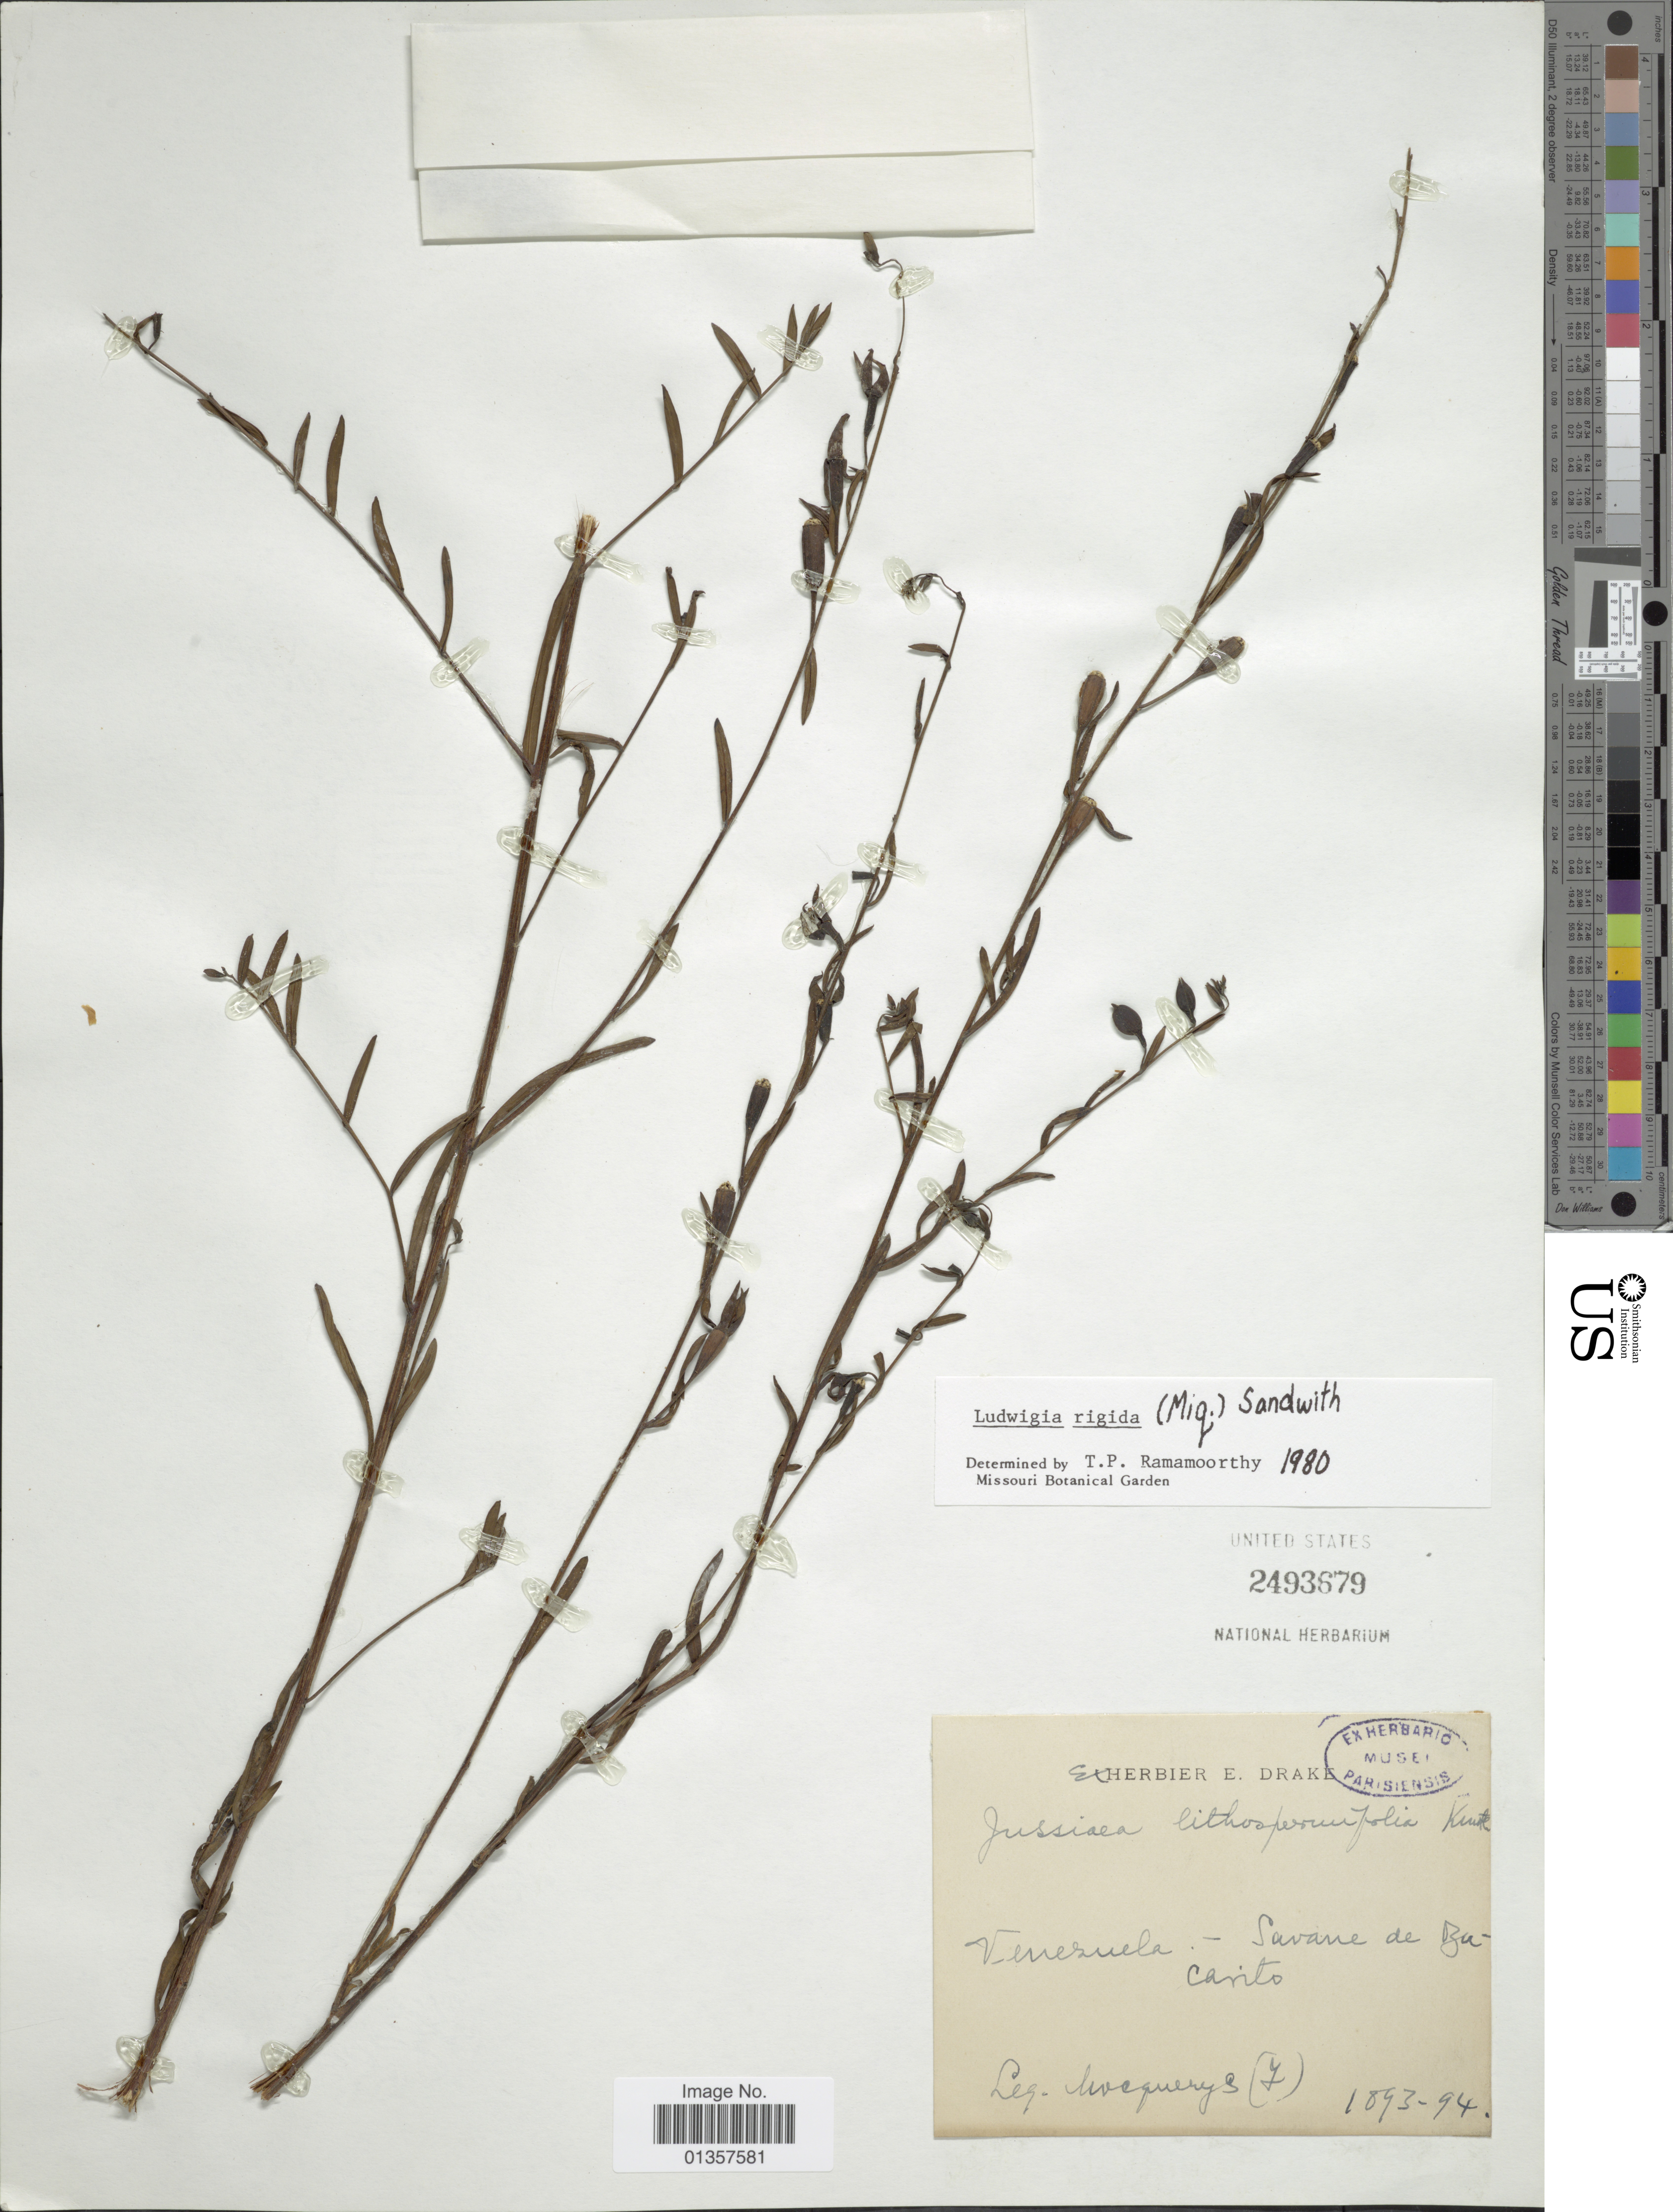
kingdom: Plantae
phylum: Tracheophyta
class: Magnoliopsida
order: Myrtales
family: Onagraceae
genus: Ludwigia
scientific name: Ludwigia rigida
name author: (Miq.) Sandwith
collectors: A. Mocquerys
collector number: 7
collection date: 1893/1894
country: Venezuela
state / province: Lara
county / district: Morán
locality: Bucarito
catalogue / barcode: US 2493679